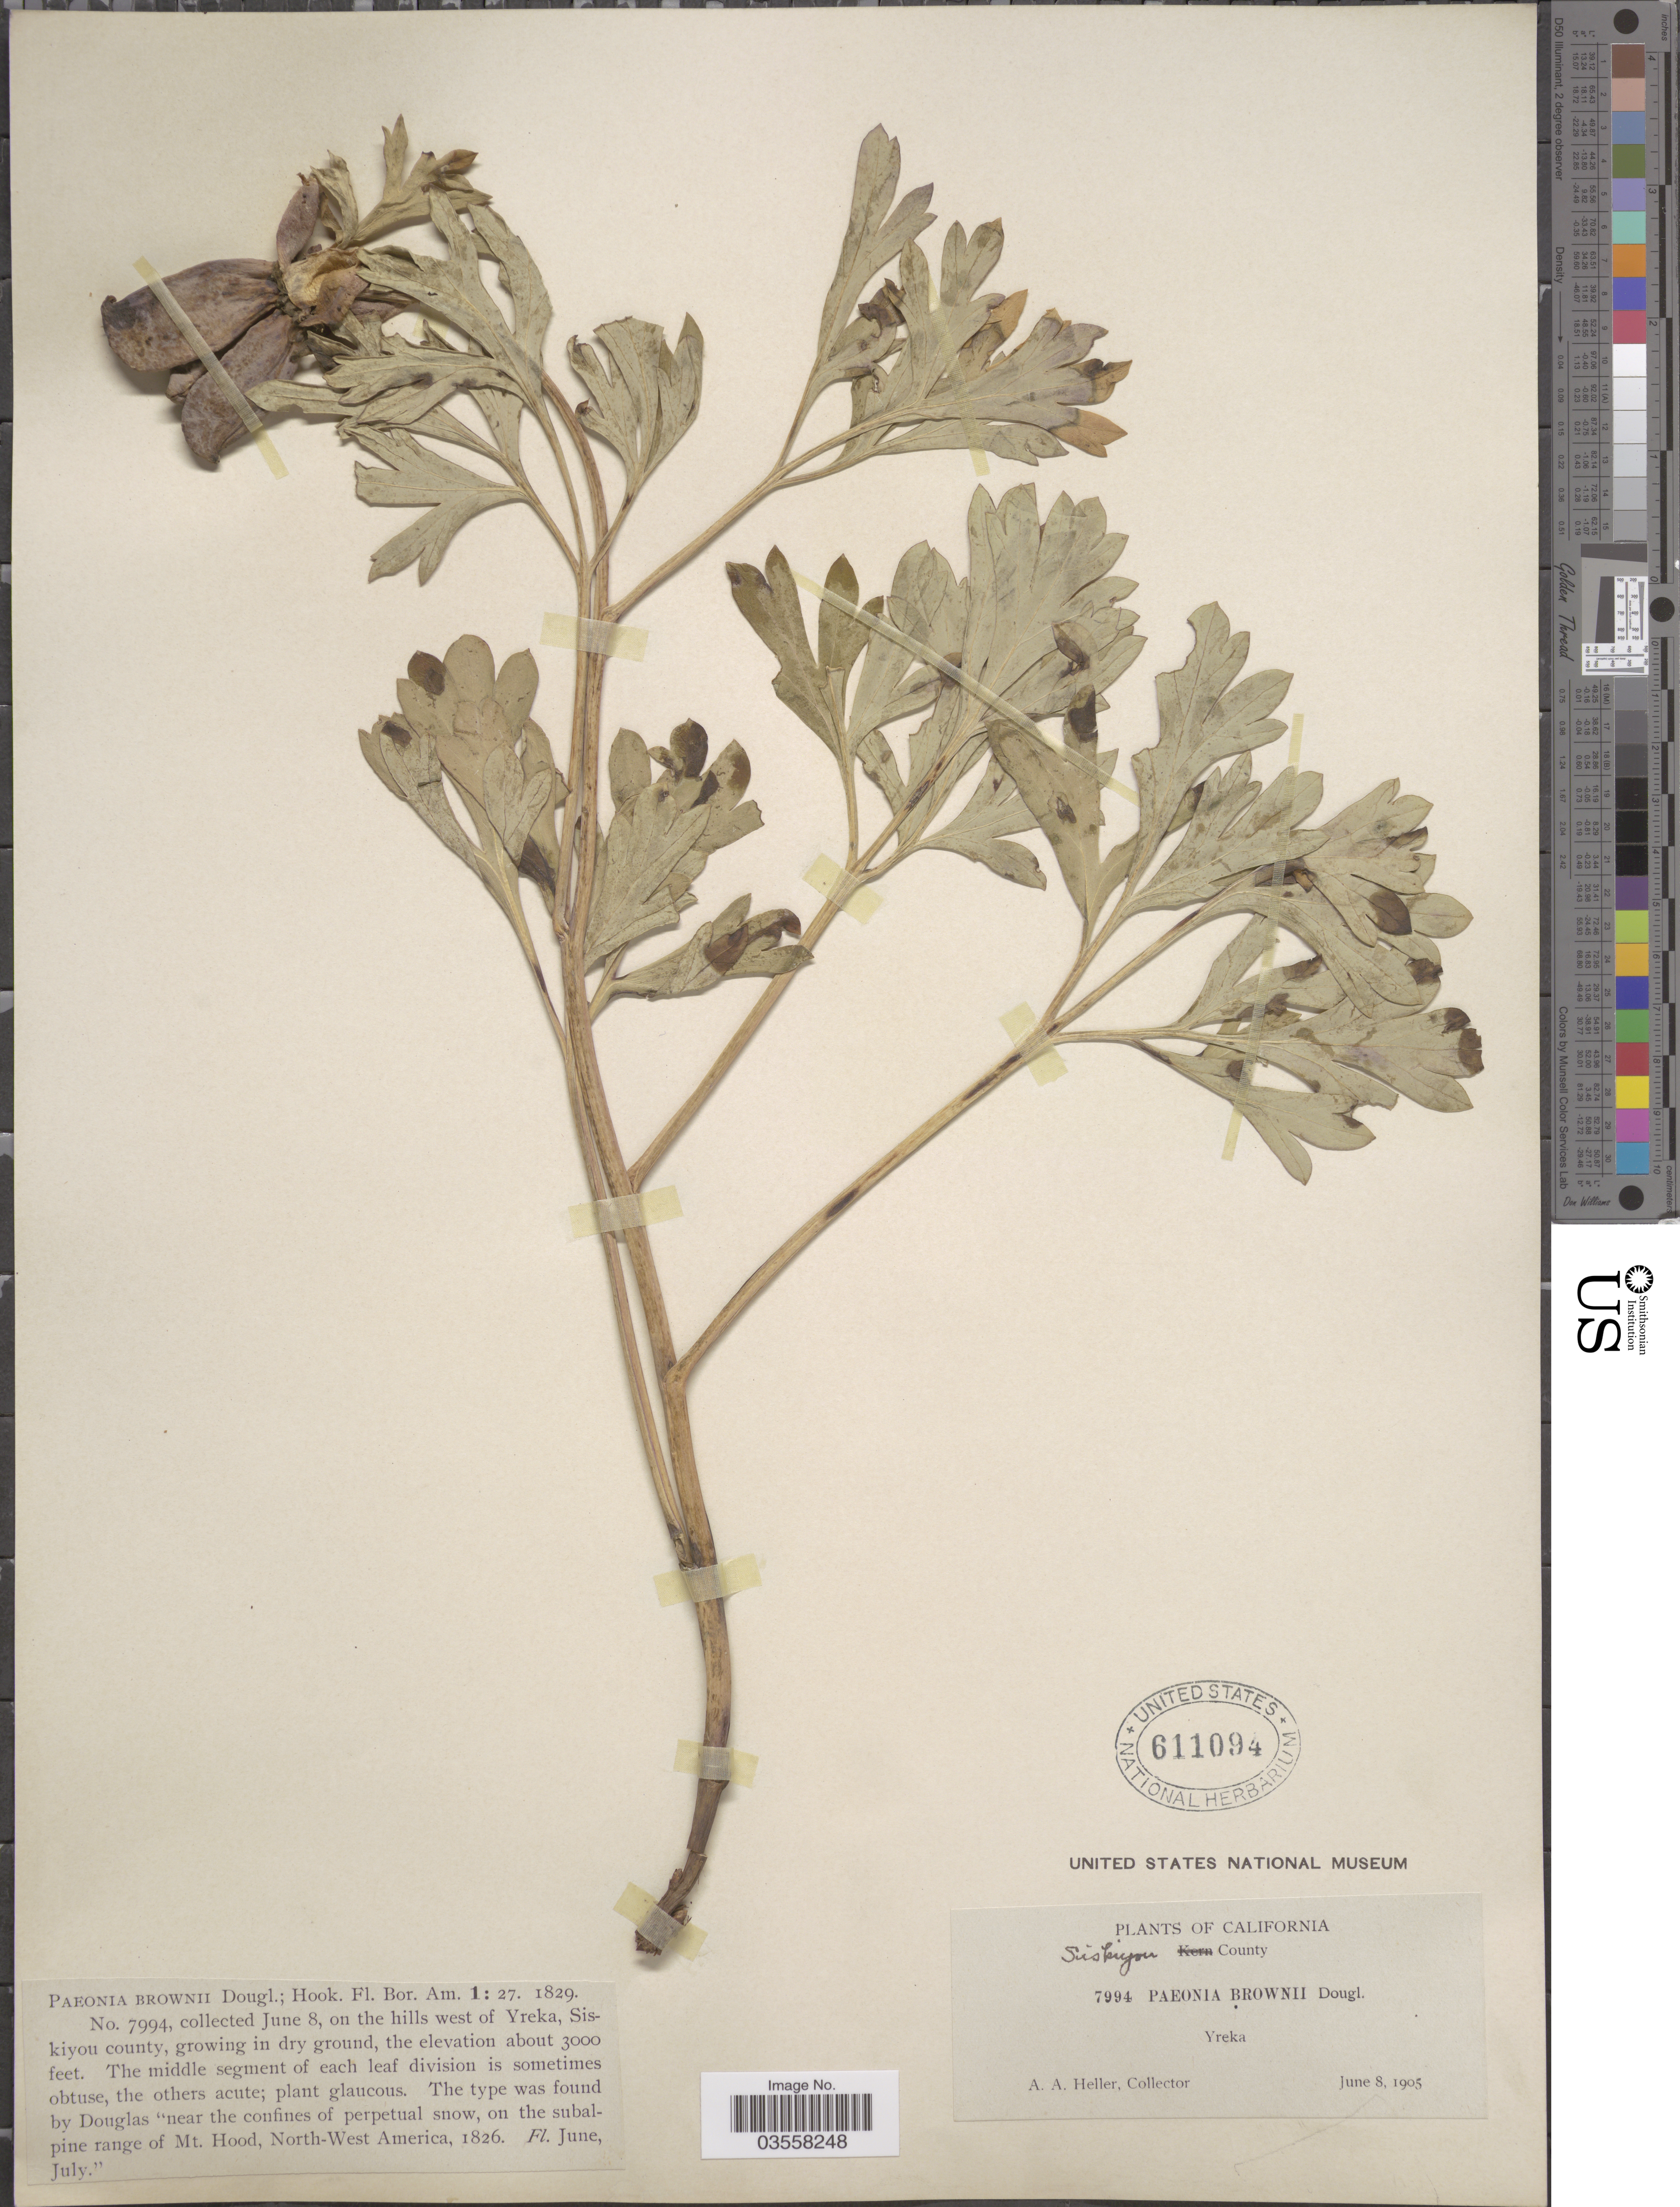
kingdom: Plantae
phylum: Tracheophyta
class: Magnoliopsida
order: Saxifragales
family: Paeoniaceae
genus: Paeonia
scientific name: Paeonia brownii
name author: Douglas ex Hook.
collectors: A. A. Heller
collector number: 7994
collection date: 1905-06-08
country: United States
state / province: California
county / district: Siskiyou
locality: Siskiyou County. Yreka. On the hills west of Yreka.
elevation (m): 914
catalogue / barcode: US 611094